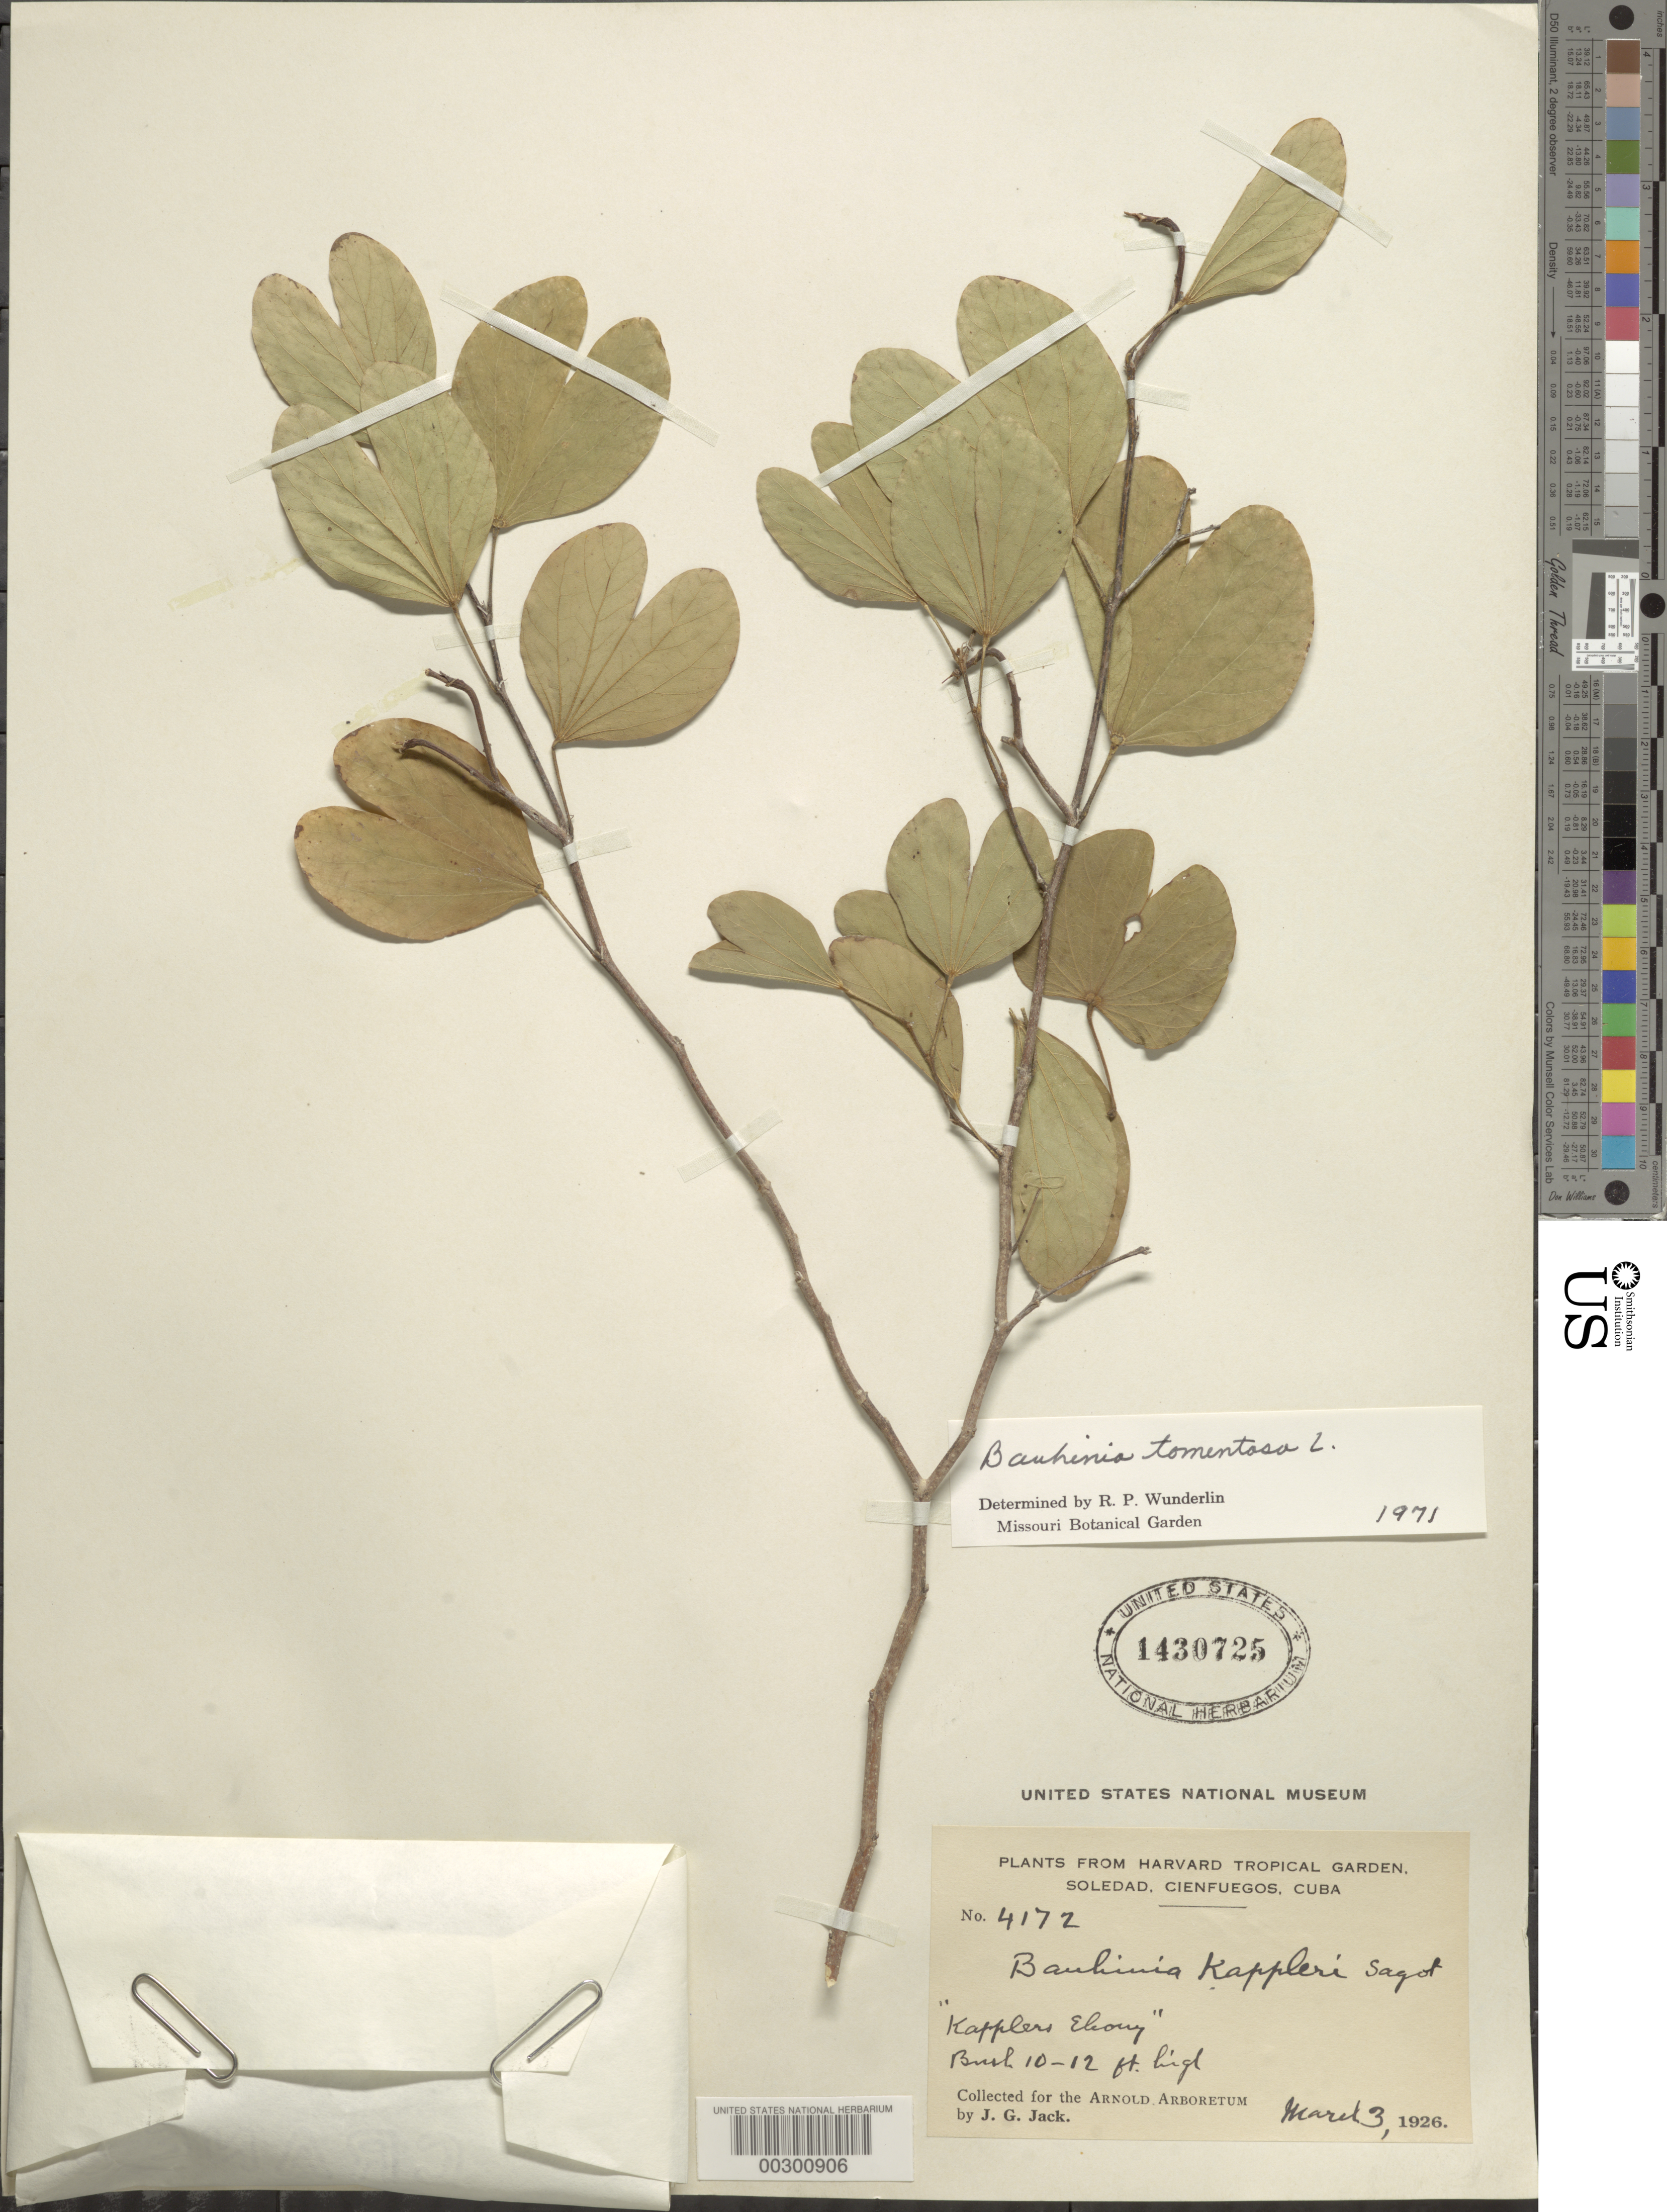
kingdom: Plantae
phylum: Tracheophyta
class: Magnoliopsida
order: Fabales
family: Fabaceae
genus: Bauhinia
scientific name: Bauhinia tomentosa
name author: L.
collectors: J. G. Jack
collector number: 4172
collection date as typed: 03 Mar 1926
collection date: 1926-03-03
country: Cuba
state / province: Las Villas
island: Greater Antilles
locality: Harvard tropical garden, soledad, cienfuegos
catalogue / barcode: US 1430725